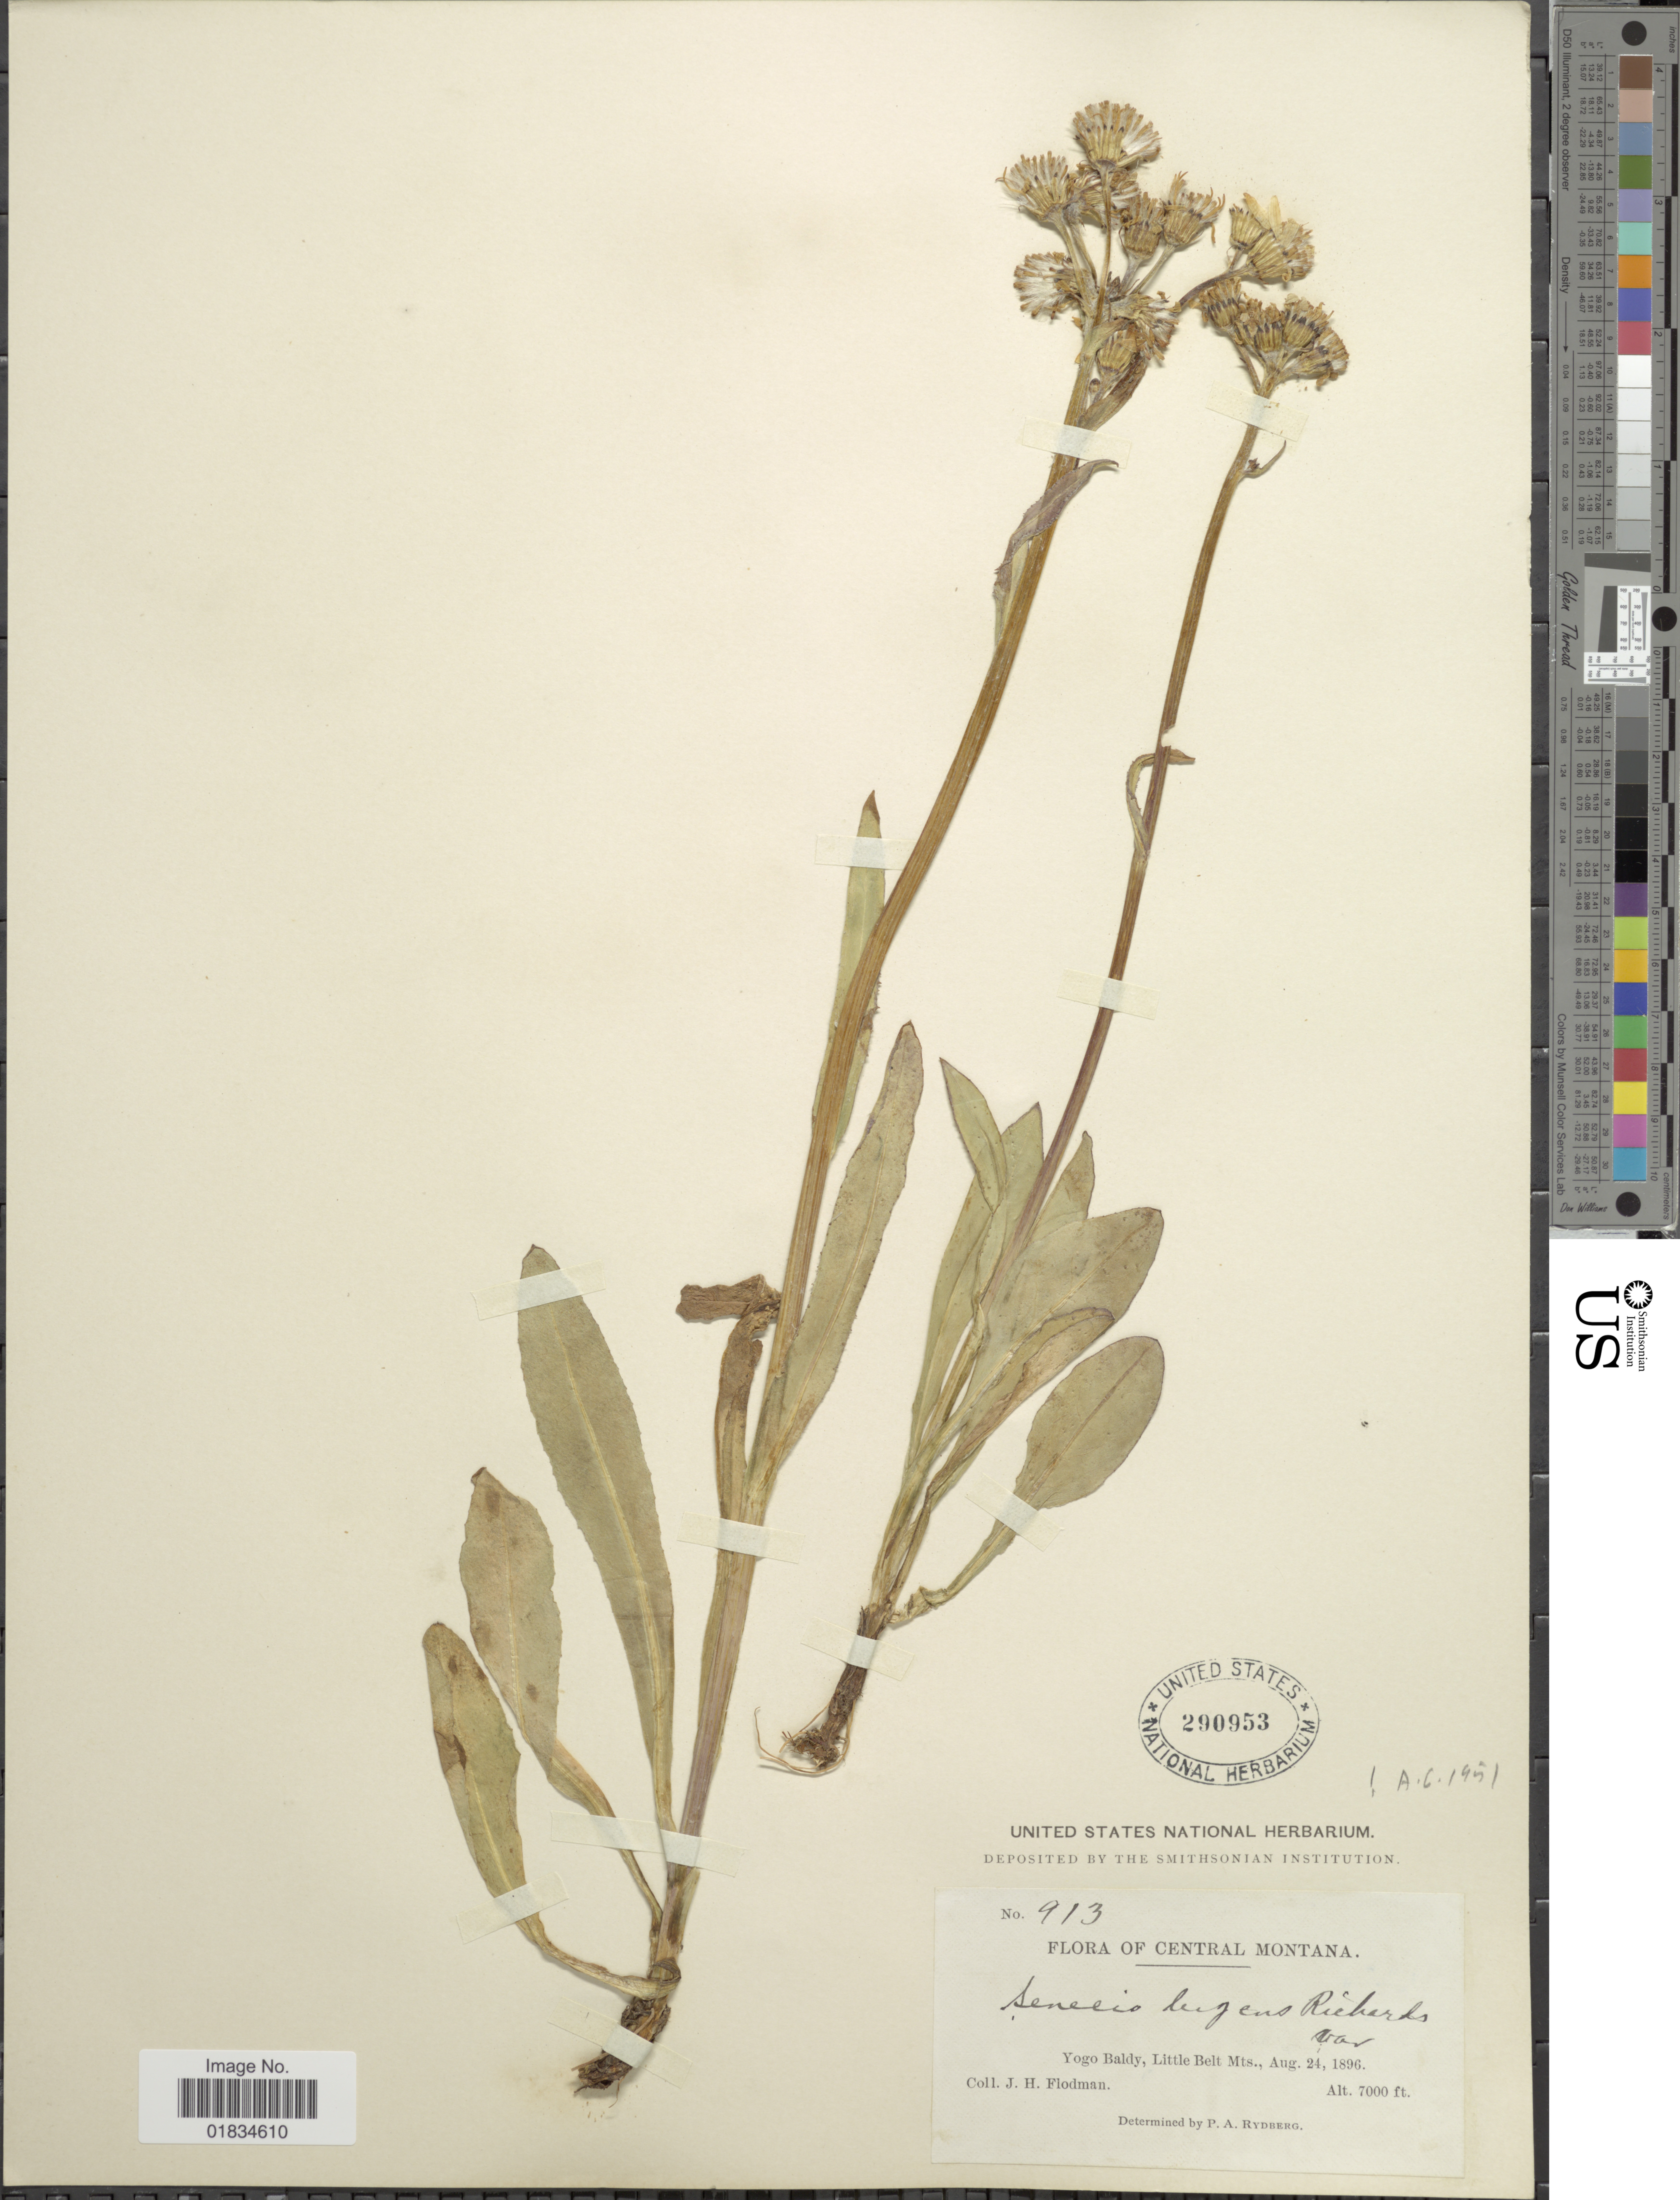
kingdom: Plantae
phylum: Tracheophyta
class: Magnoliopsida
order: Asterales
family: Asteraceae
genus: Senecio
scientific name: Senecio lugens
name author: Richardson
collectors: J. Flodman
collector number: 913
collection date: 1896-08-24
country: United States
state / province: Montana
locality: Central Montana, Yogo Baldy, little Belt Mts.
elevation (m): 2134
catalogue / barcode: US 290953